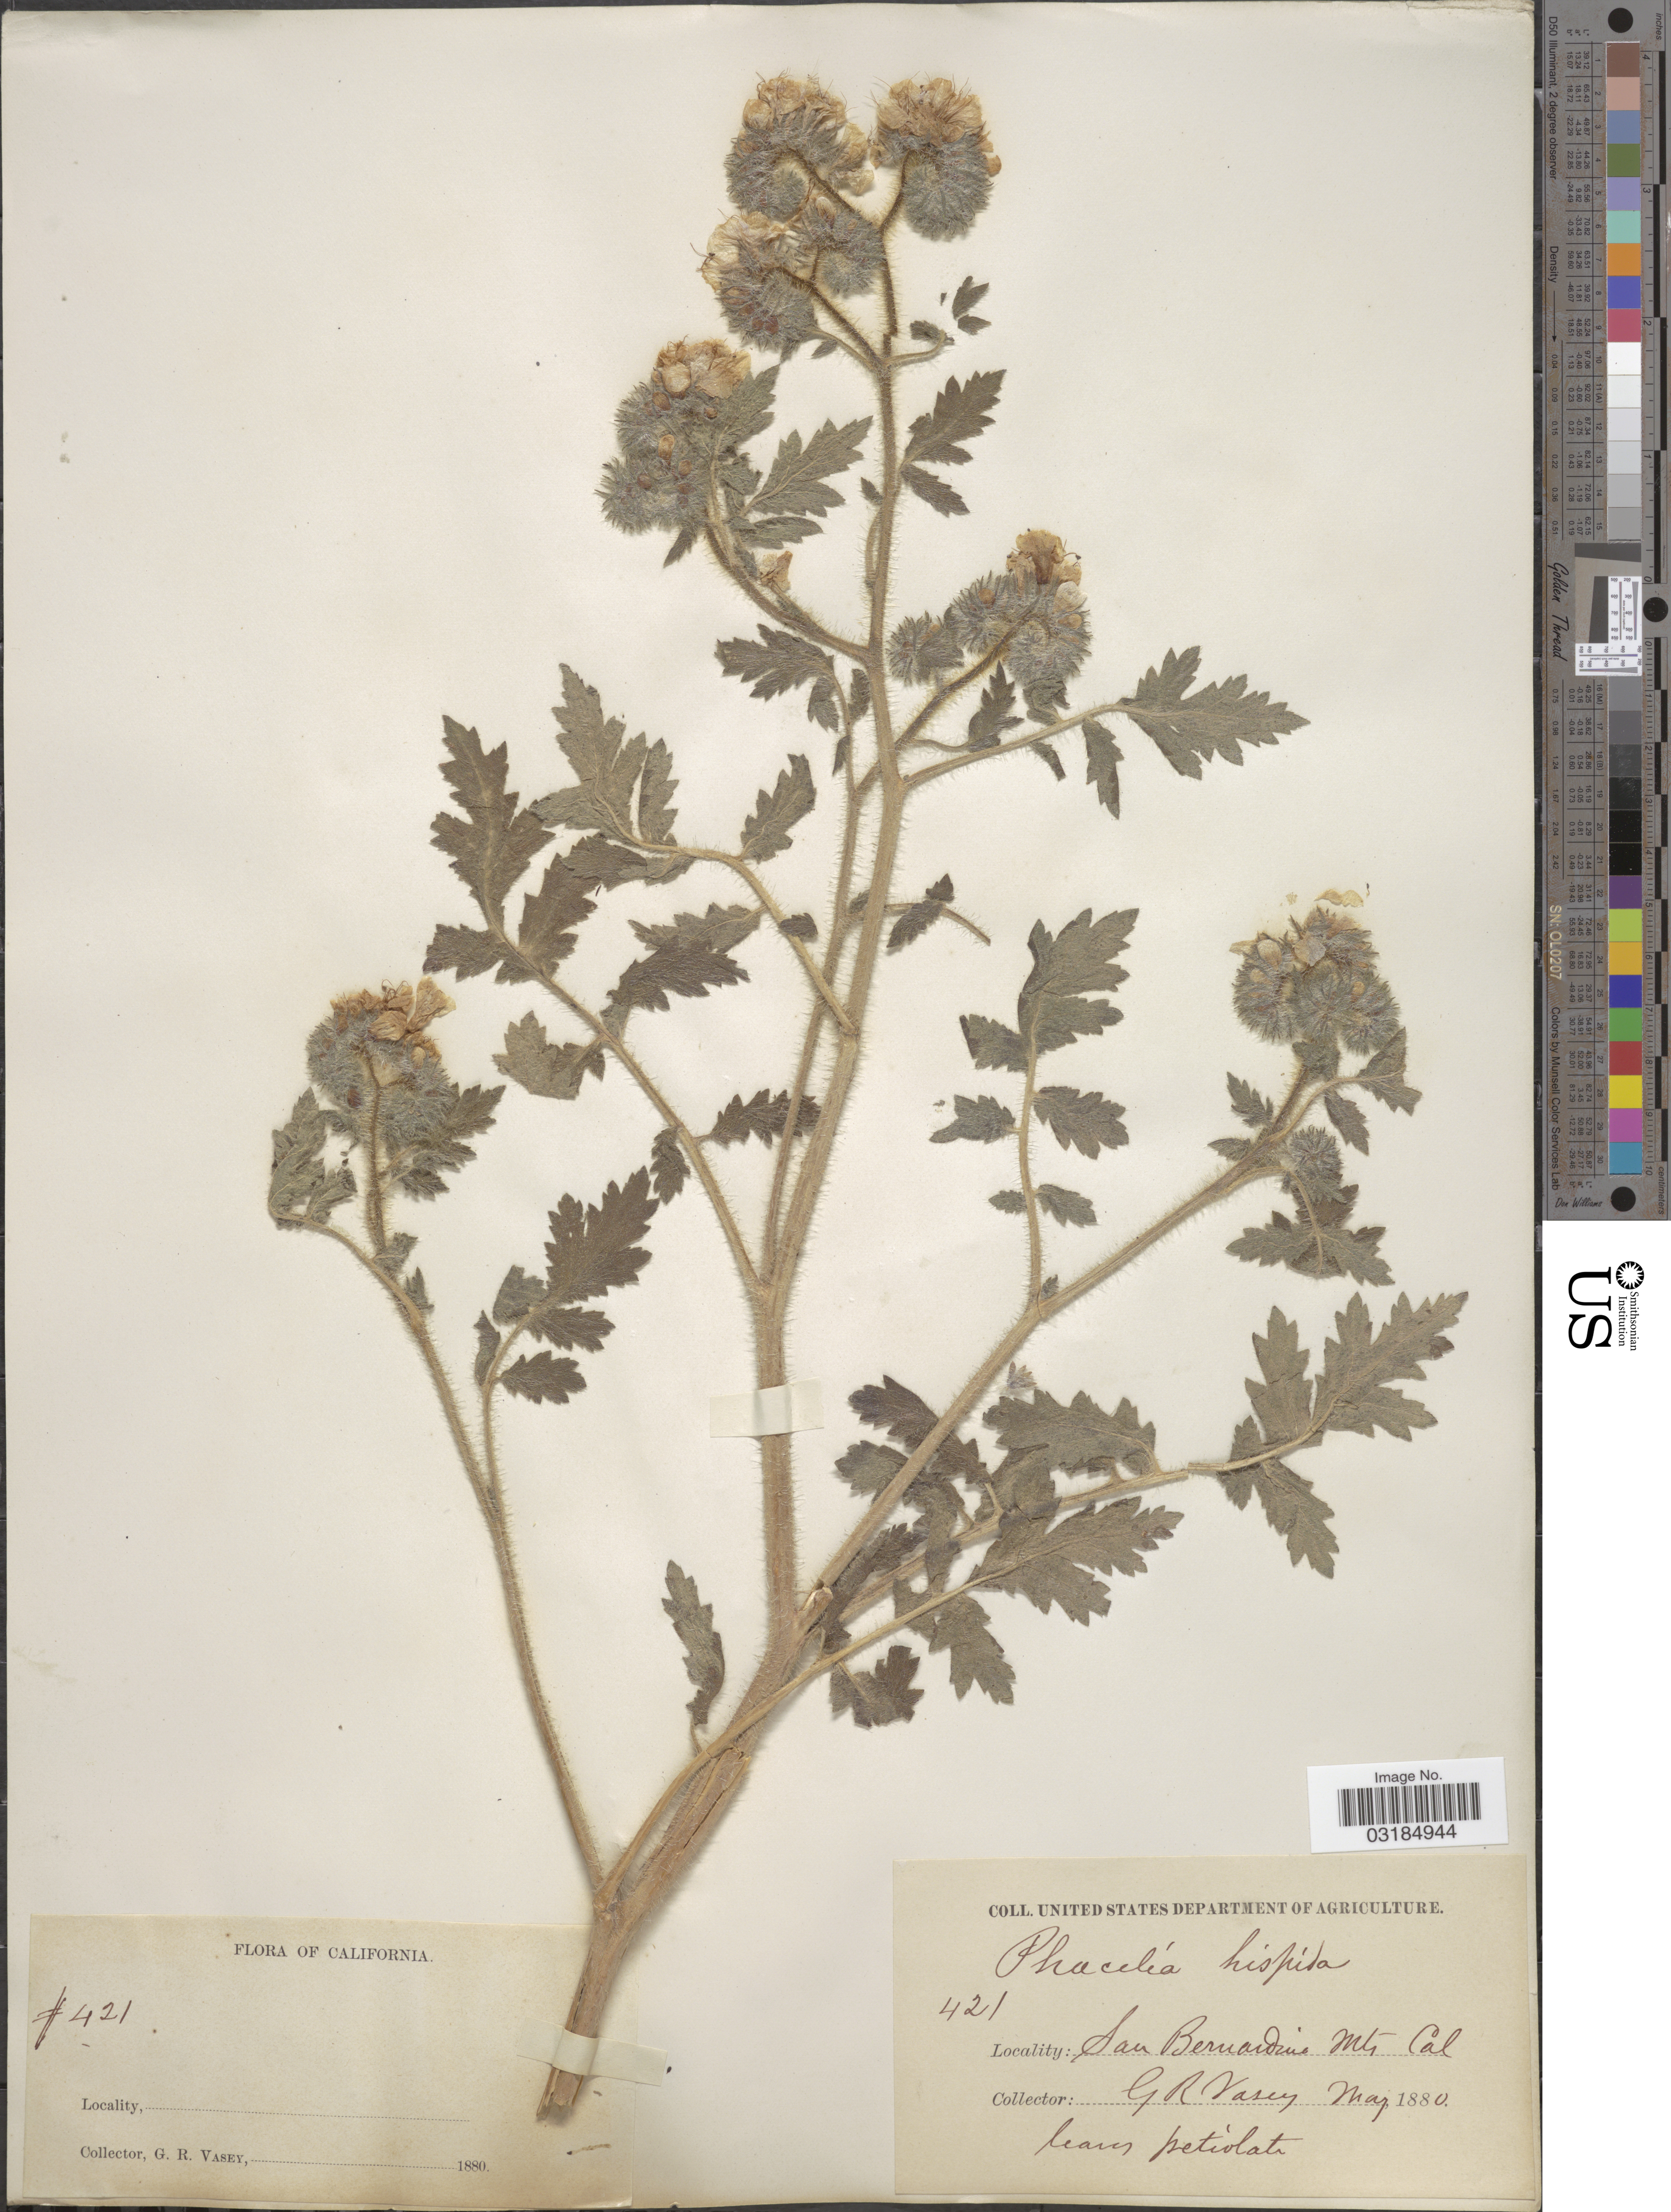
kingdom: Plantae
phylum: Tracheophyta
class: Magnoliopsida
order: Boraginales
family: Hydrophyllaceae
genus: Phacelia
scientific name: Phacelia cicutaria var. hispida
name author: (A. Gray) J.T. Howell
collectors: G. R. Vasey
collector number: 421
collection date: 1880-05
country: United States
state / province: California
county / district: San Bernardino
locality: San Bernardino Mts.